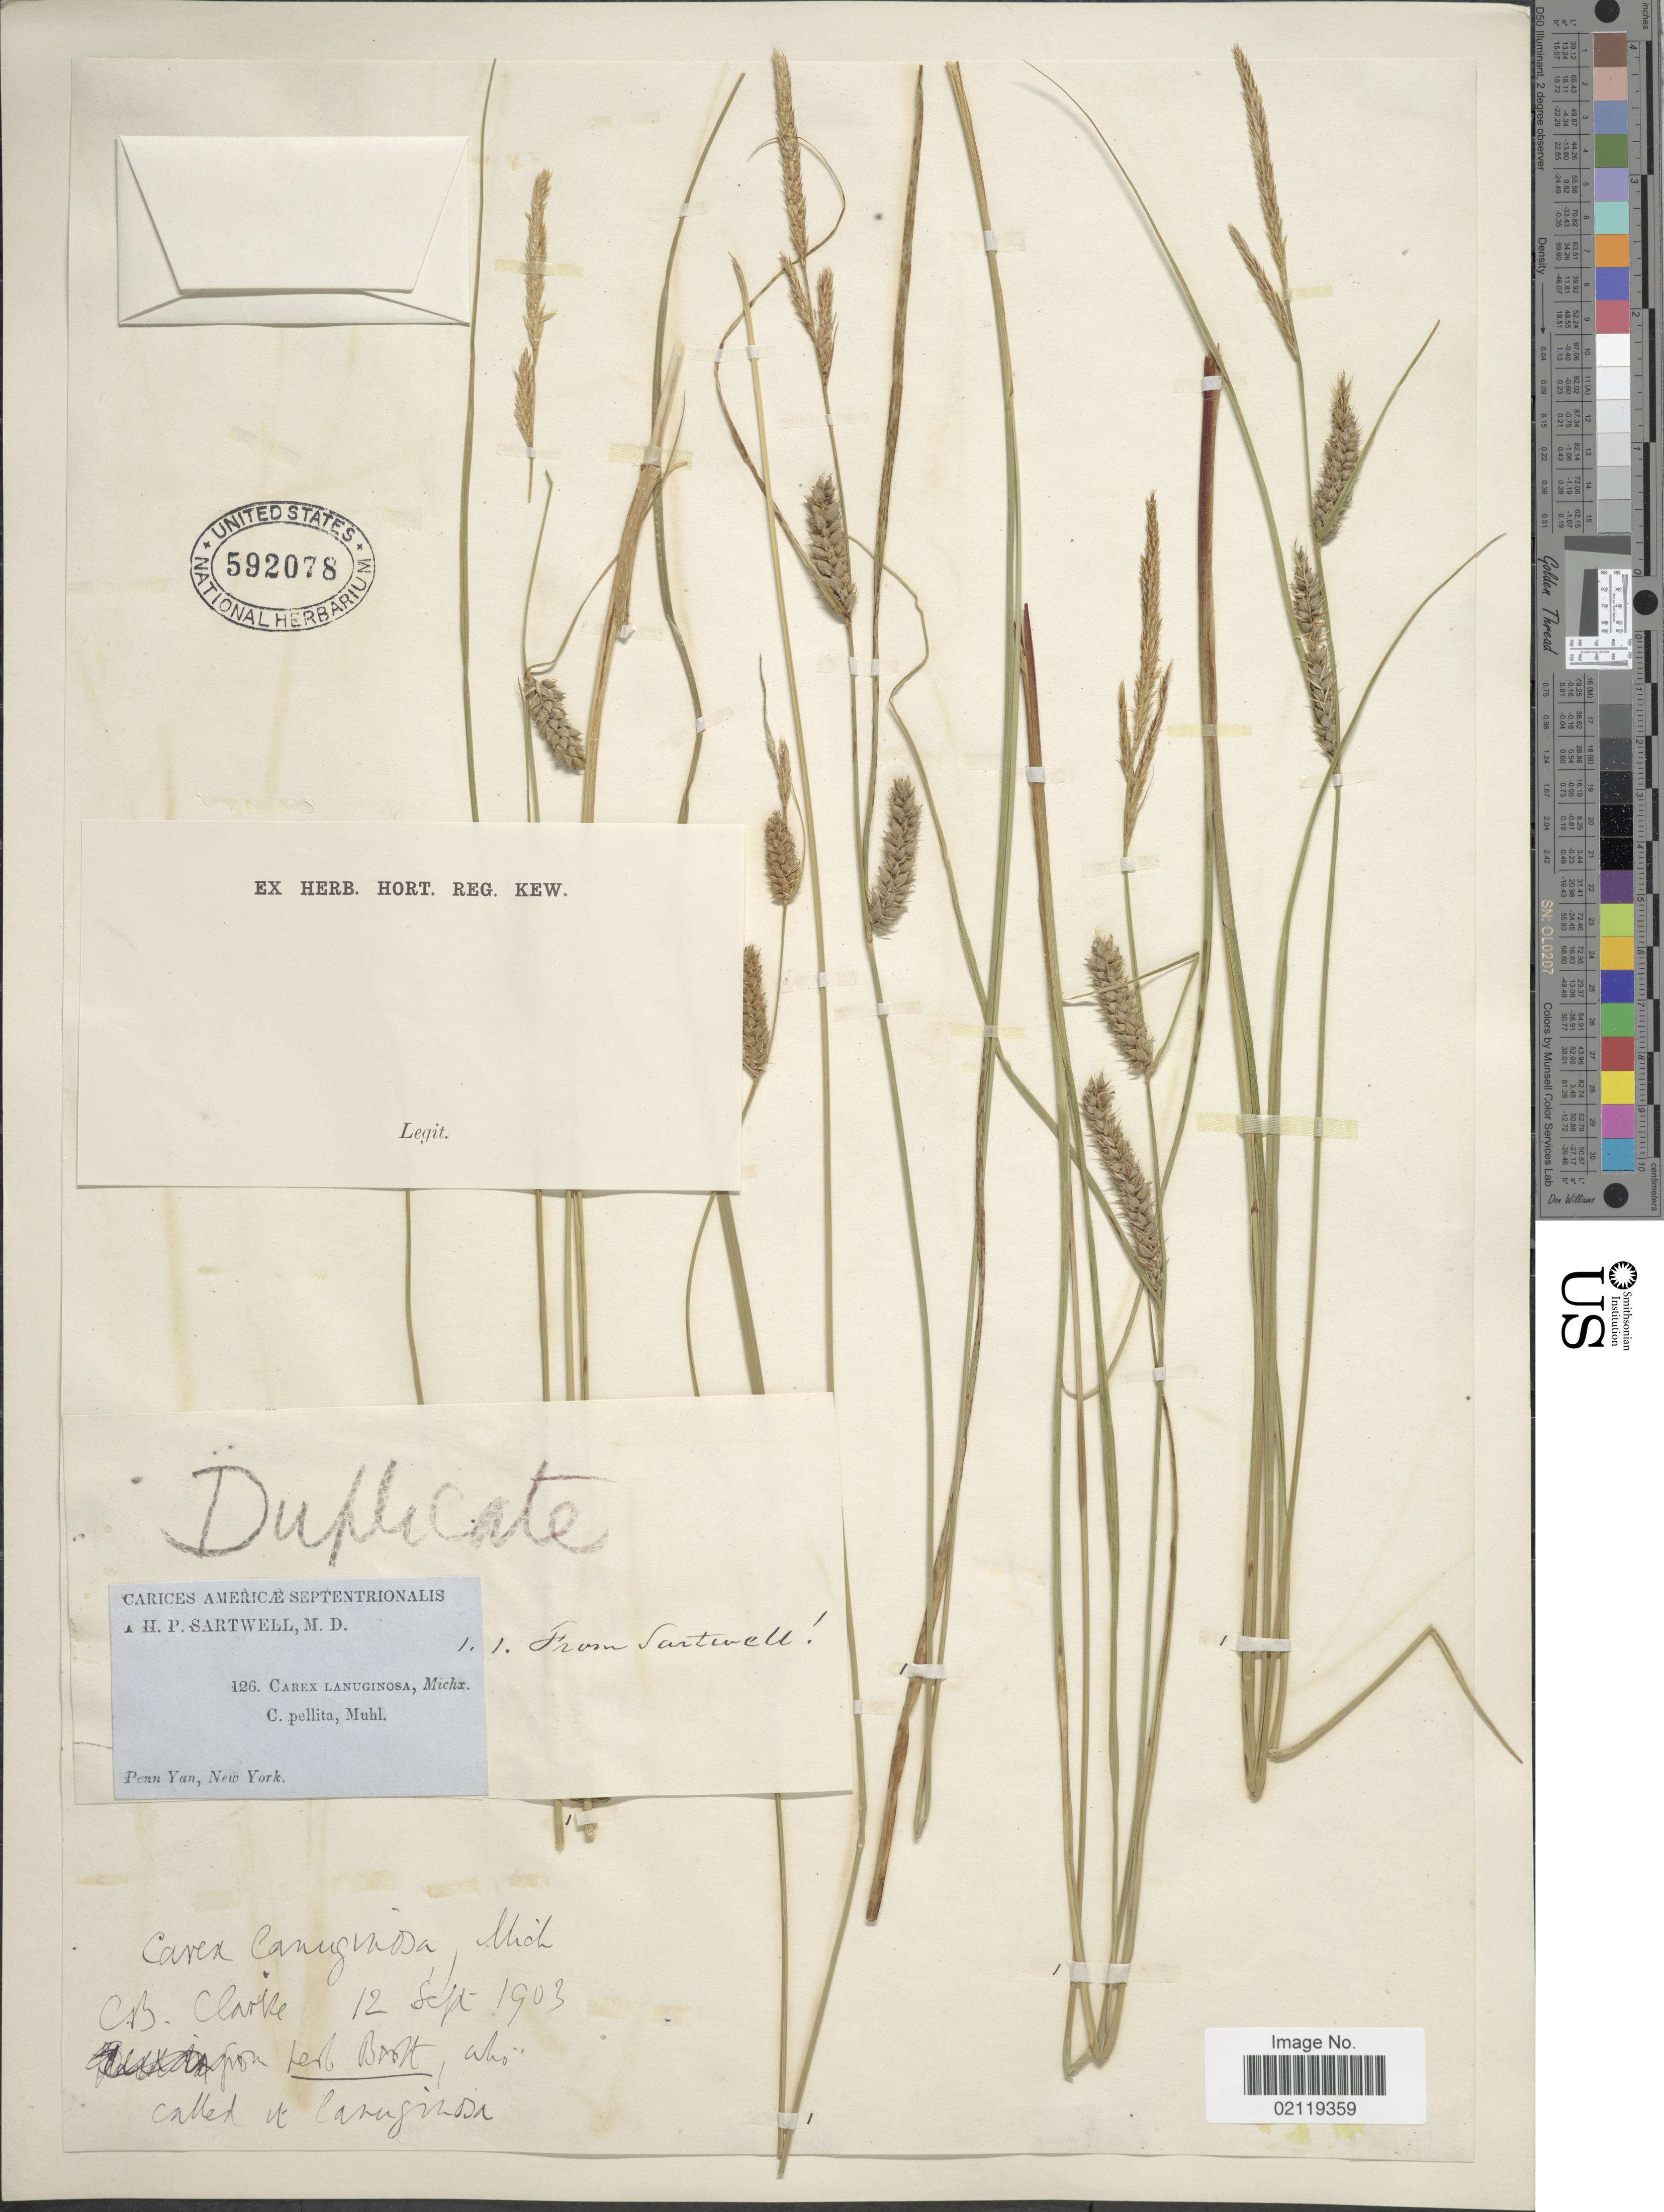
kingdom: Plantae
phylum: Tracheophyta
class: Liliopsida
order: Poales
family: Cyperaceae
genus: Carex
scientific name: Carex pellita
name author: Muhl. ex Willd.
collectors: H. P. Sartwell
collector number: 126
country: United States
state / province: New York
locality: Penn Yan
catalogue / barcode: US 592078